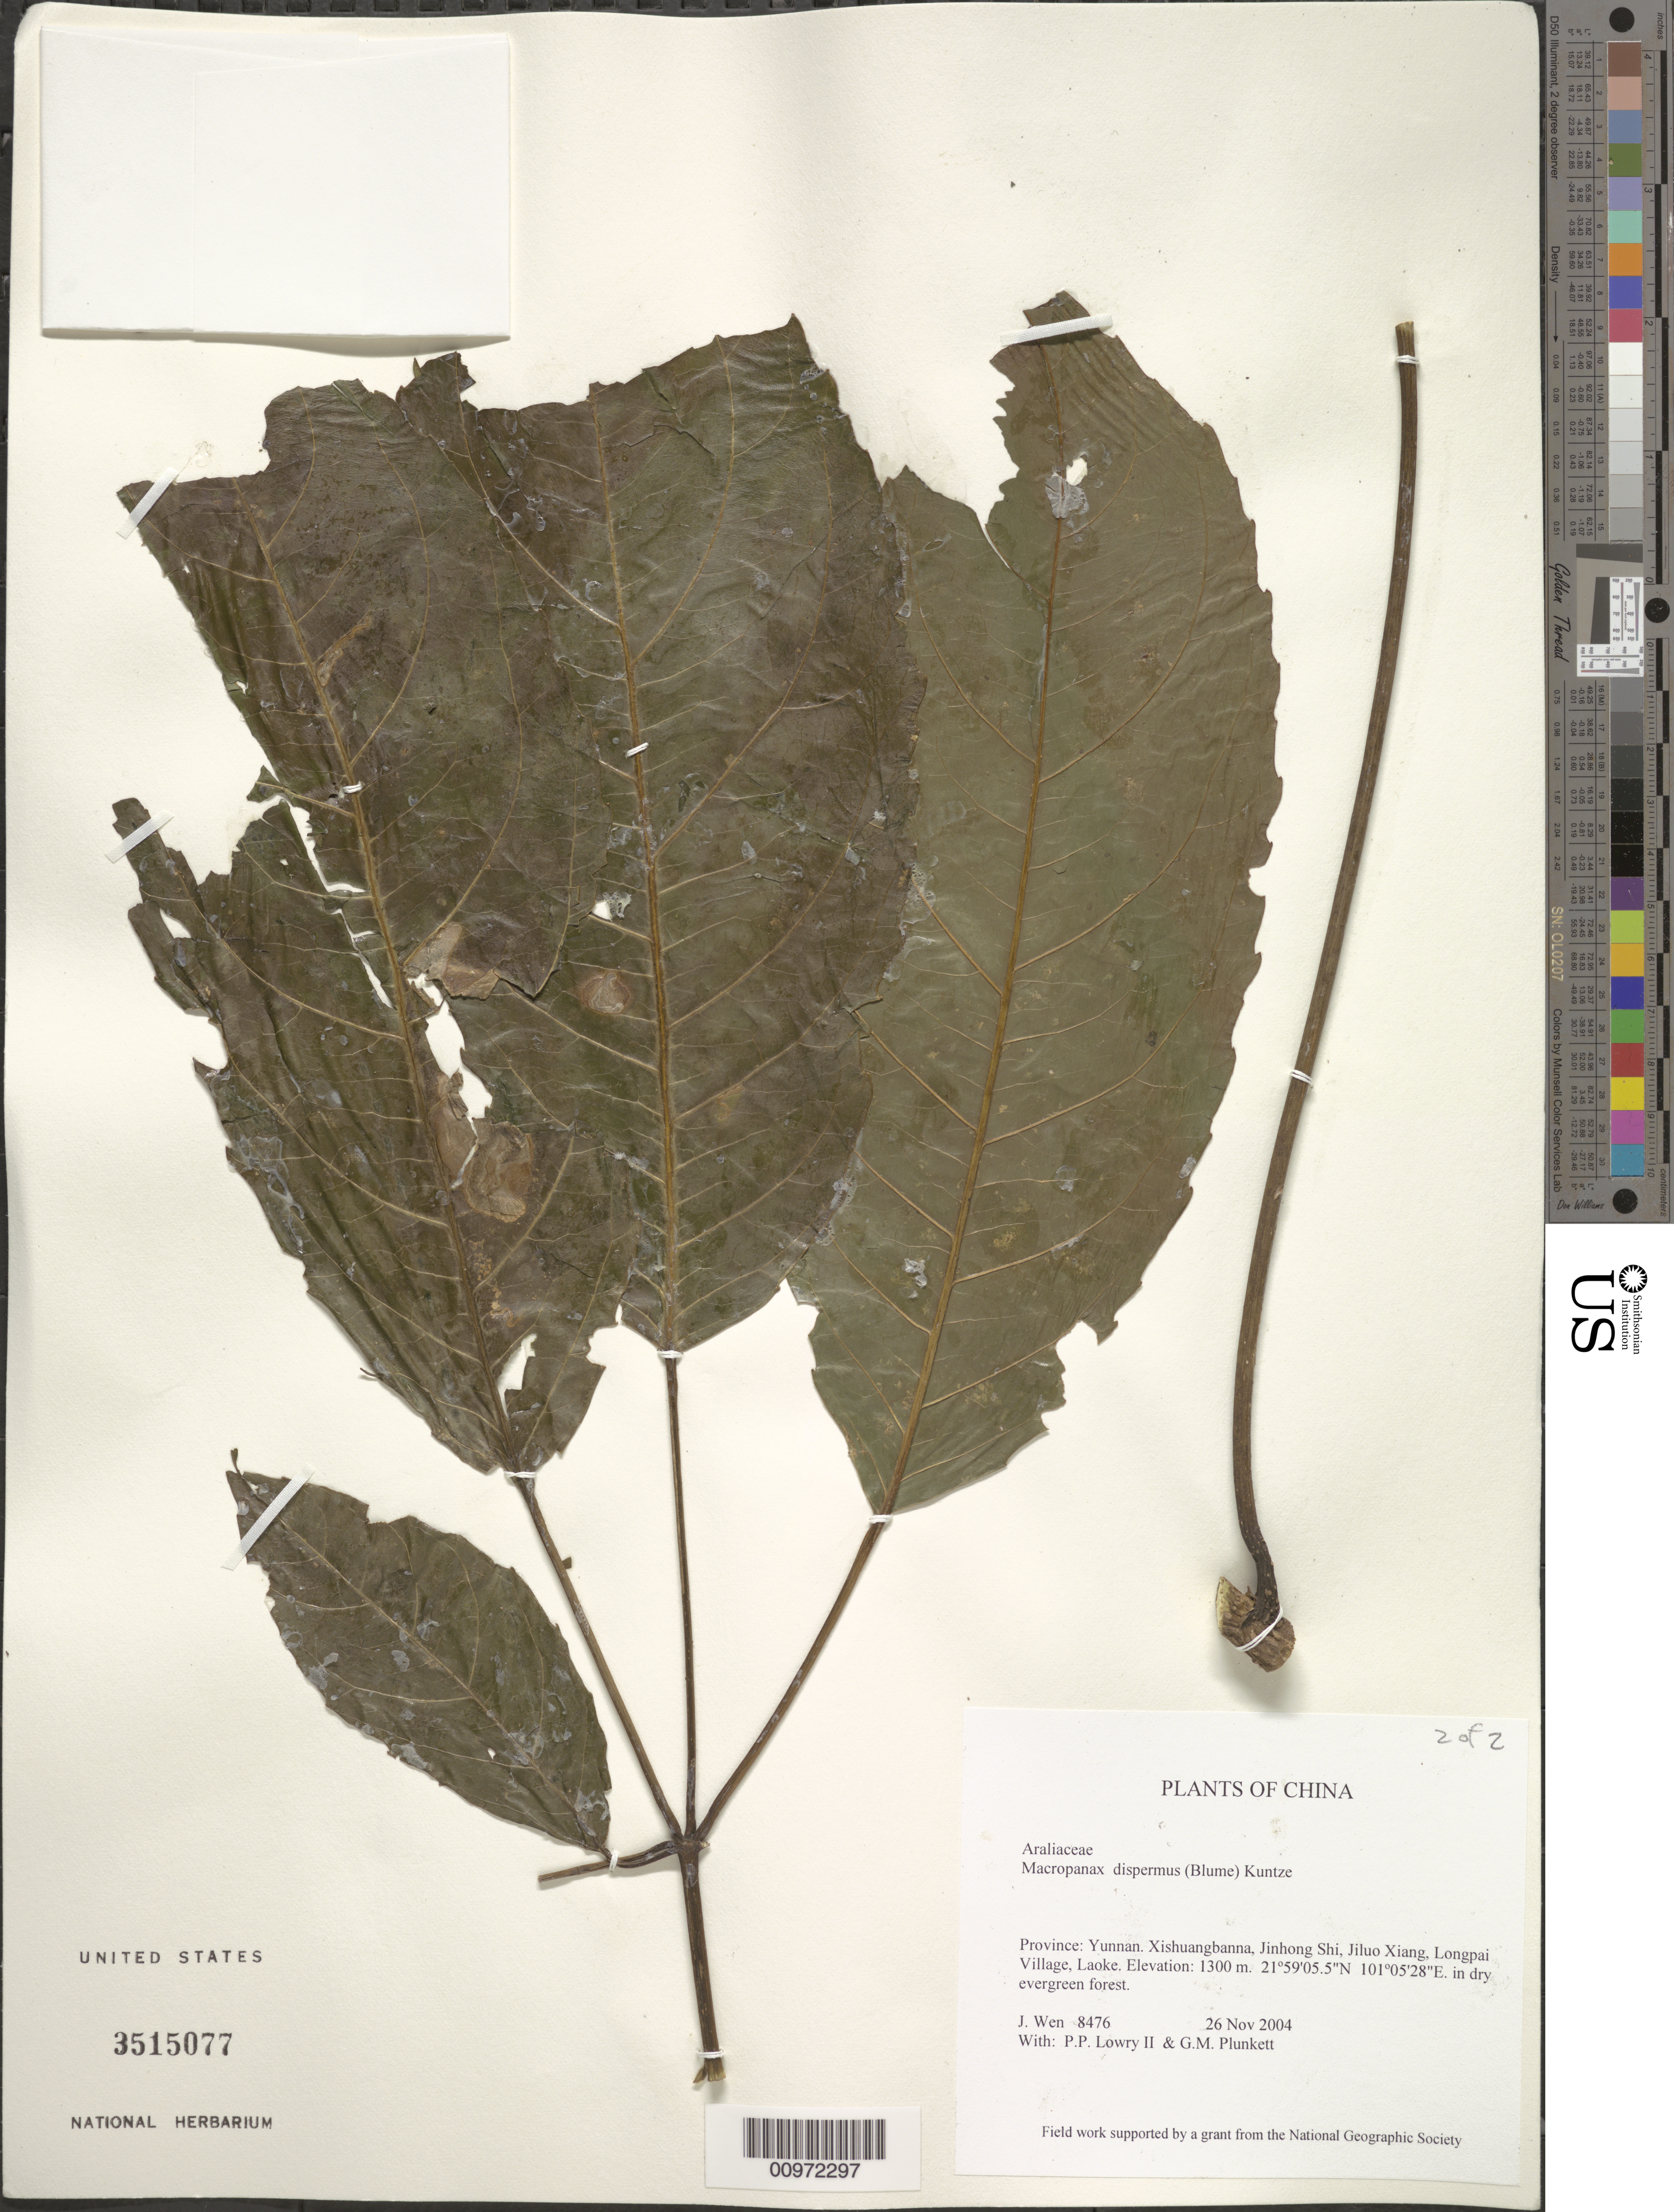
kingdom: Plantae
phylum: Tracheophyta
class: Magnoliopsida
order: Apiales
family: Araliaceae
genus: Macropanax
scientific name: Macropanax dispermus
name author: (Blume) Kuntze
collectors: J. Wen, P. P. Lowry & G. M. Plunkett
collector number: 8476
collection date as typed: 26 Nov 2004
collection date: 2004-11-26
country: China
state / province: Yunnan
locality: Xishuangbanna, Jinhong Shi, Jiluo Xiang, Longpai Village, Laoke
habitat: In dry evergreen forest.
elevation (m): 1300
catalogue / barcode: US 3515077